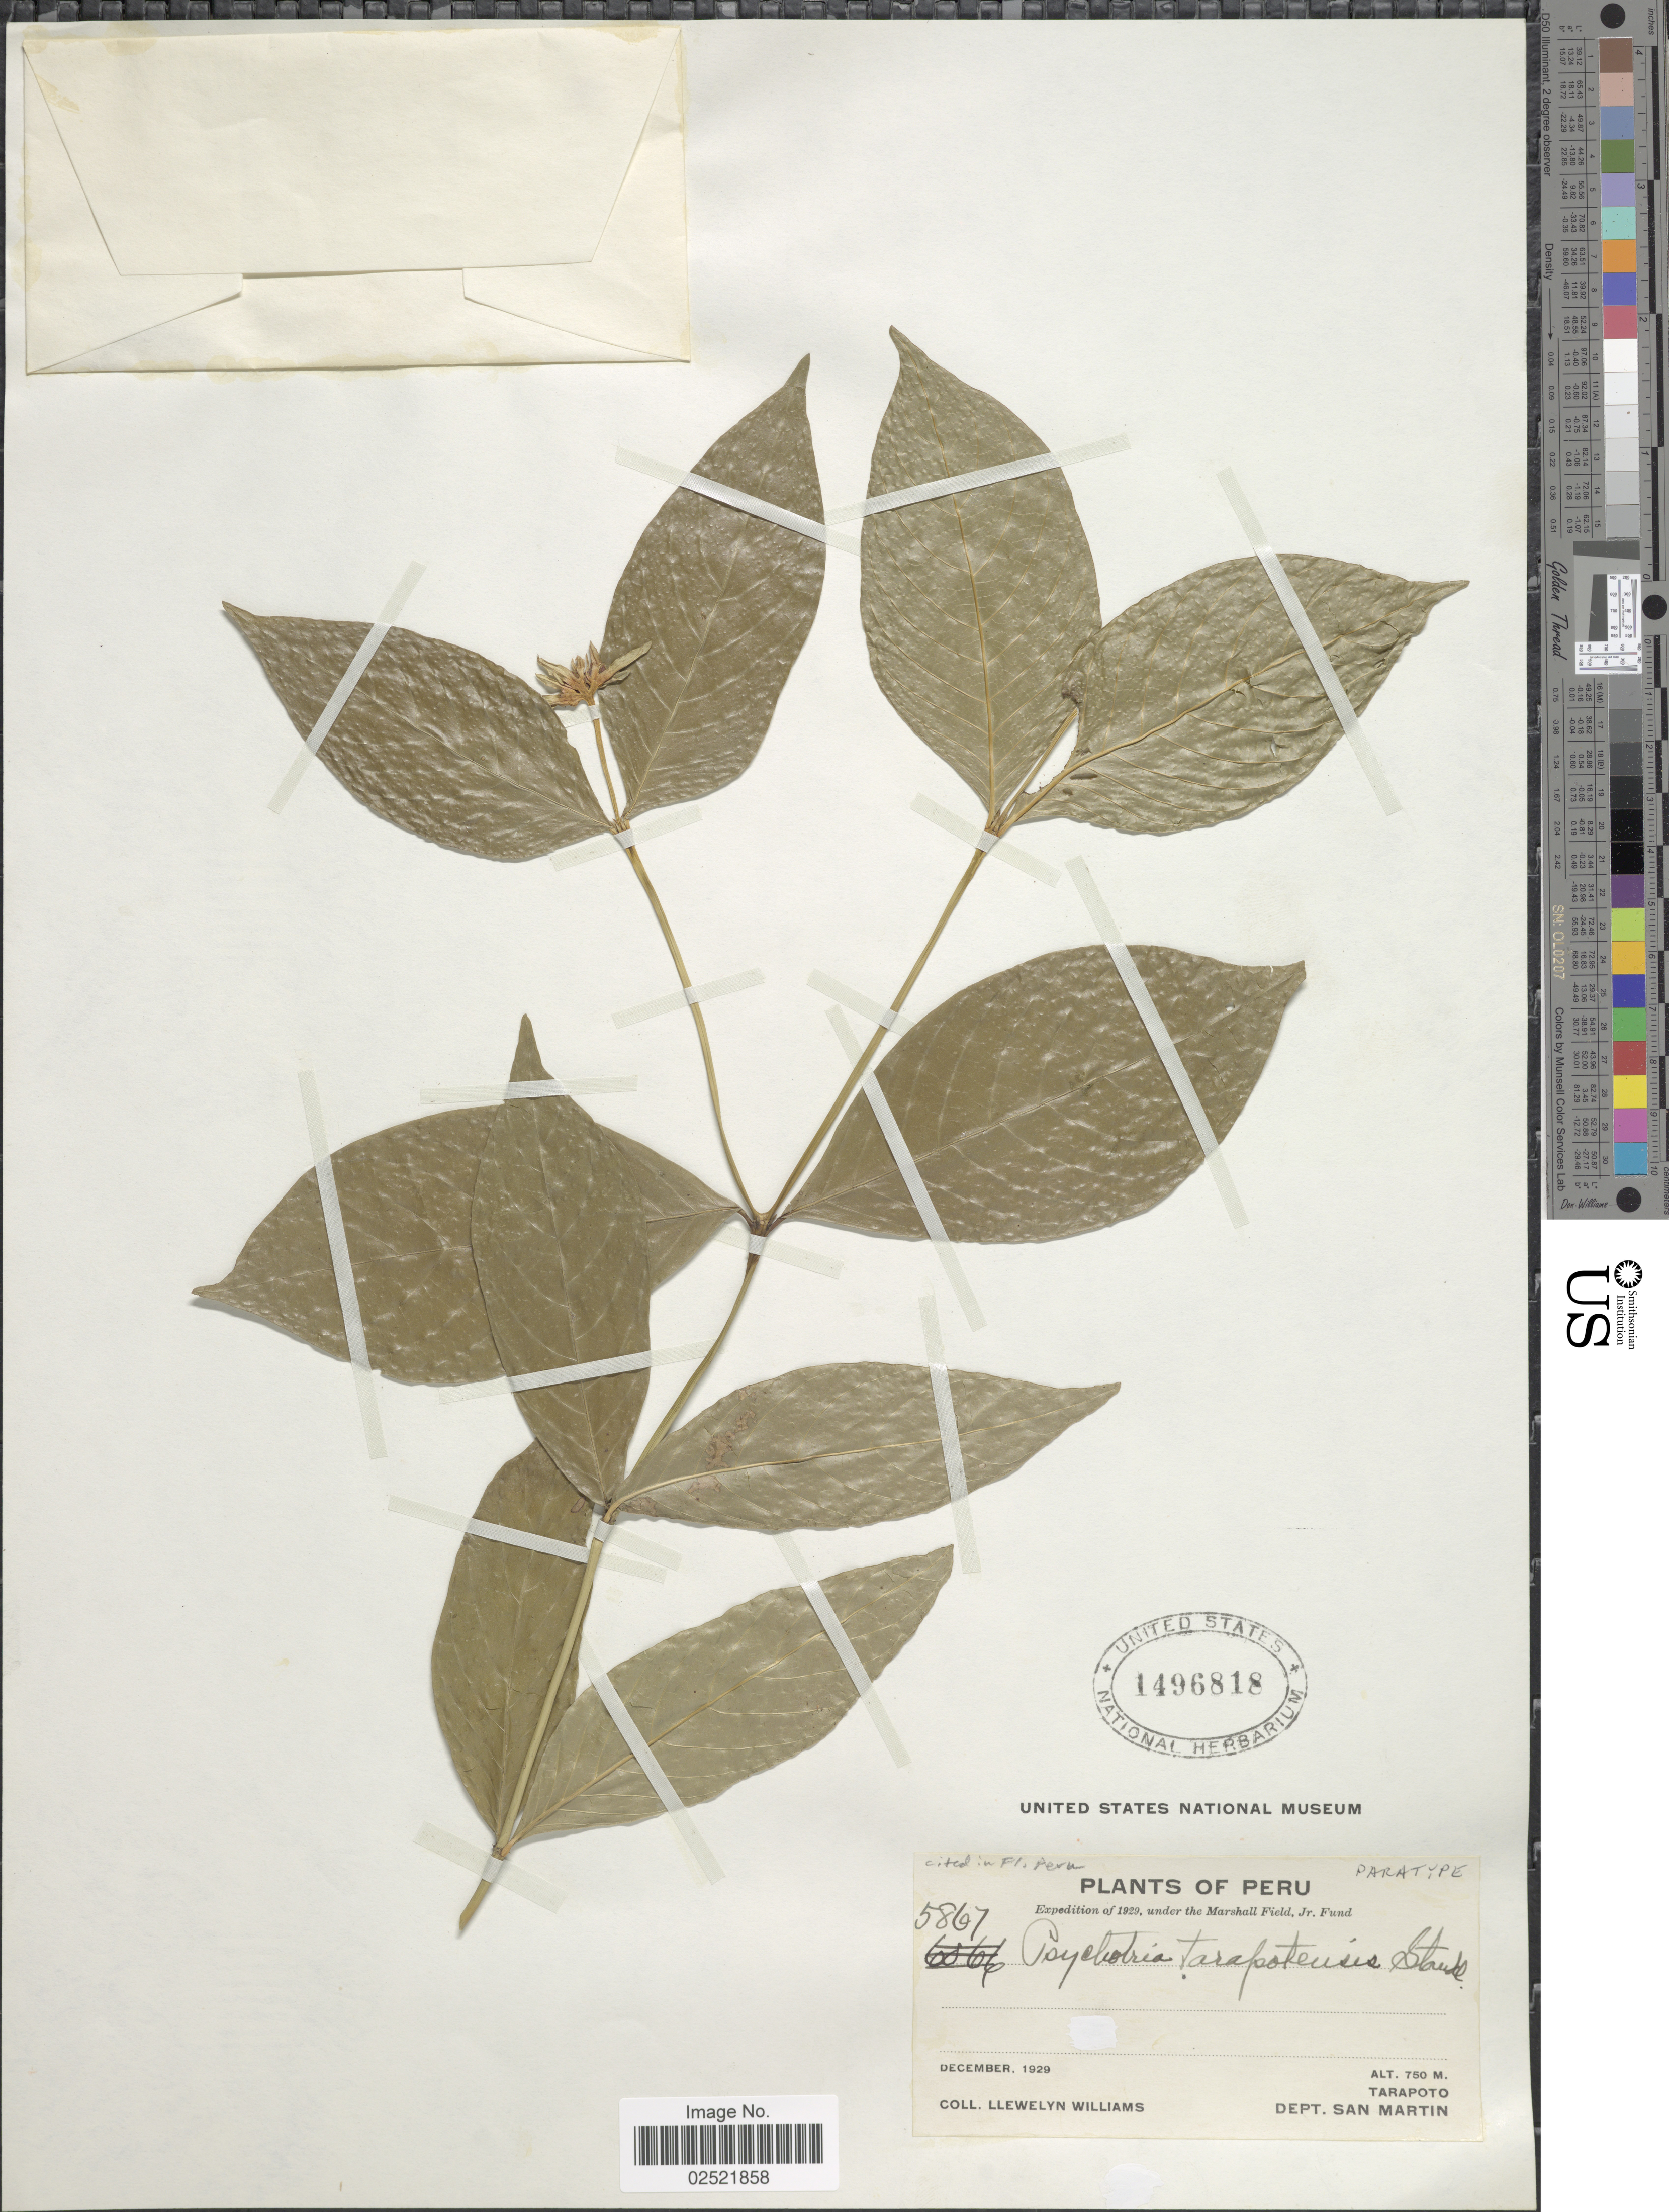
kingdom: Plantae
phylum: Tracheophyta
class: Magnoliopsida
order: Gentianales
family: Rubiaceae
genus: Psychotria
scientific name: Psychotria tarapotensis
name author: Standl.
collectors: Ll. Williams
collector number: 5867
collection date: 1929-12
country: Peru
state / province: San Martín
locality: Tarapoto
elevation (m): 750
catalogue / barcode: US 1496818